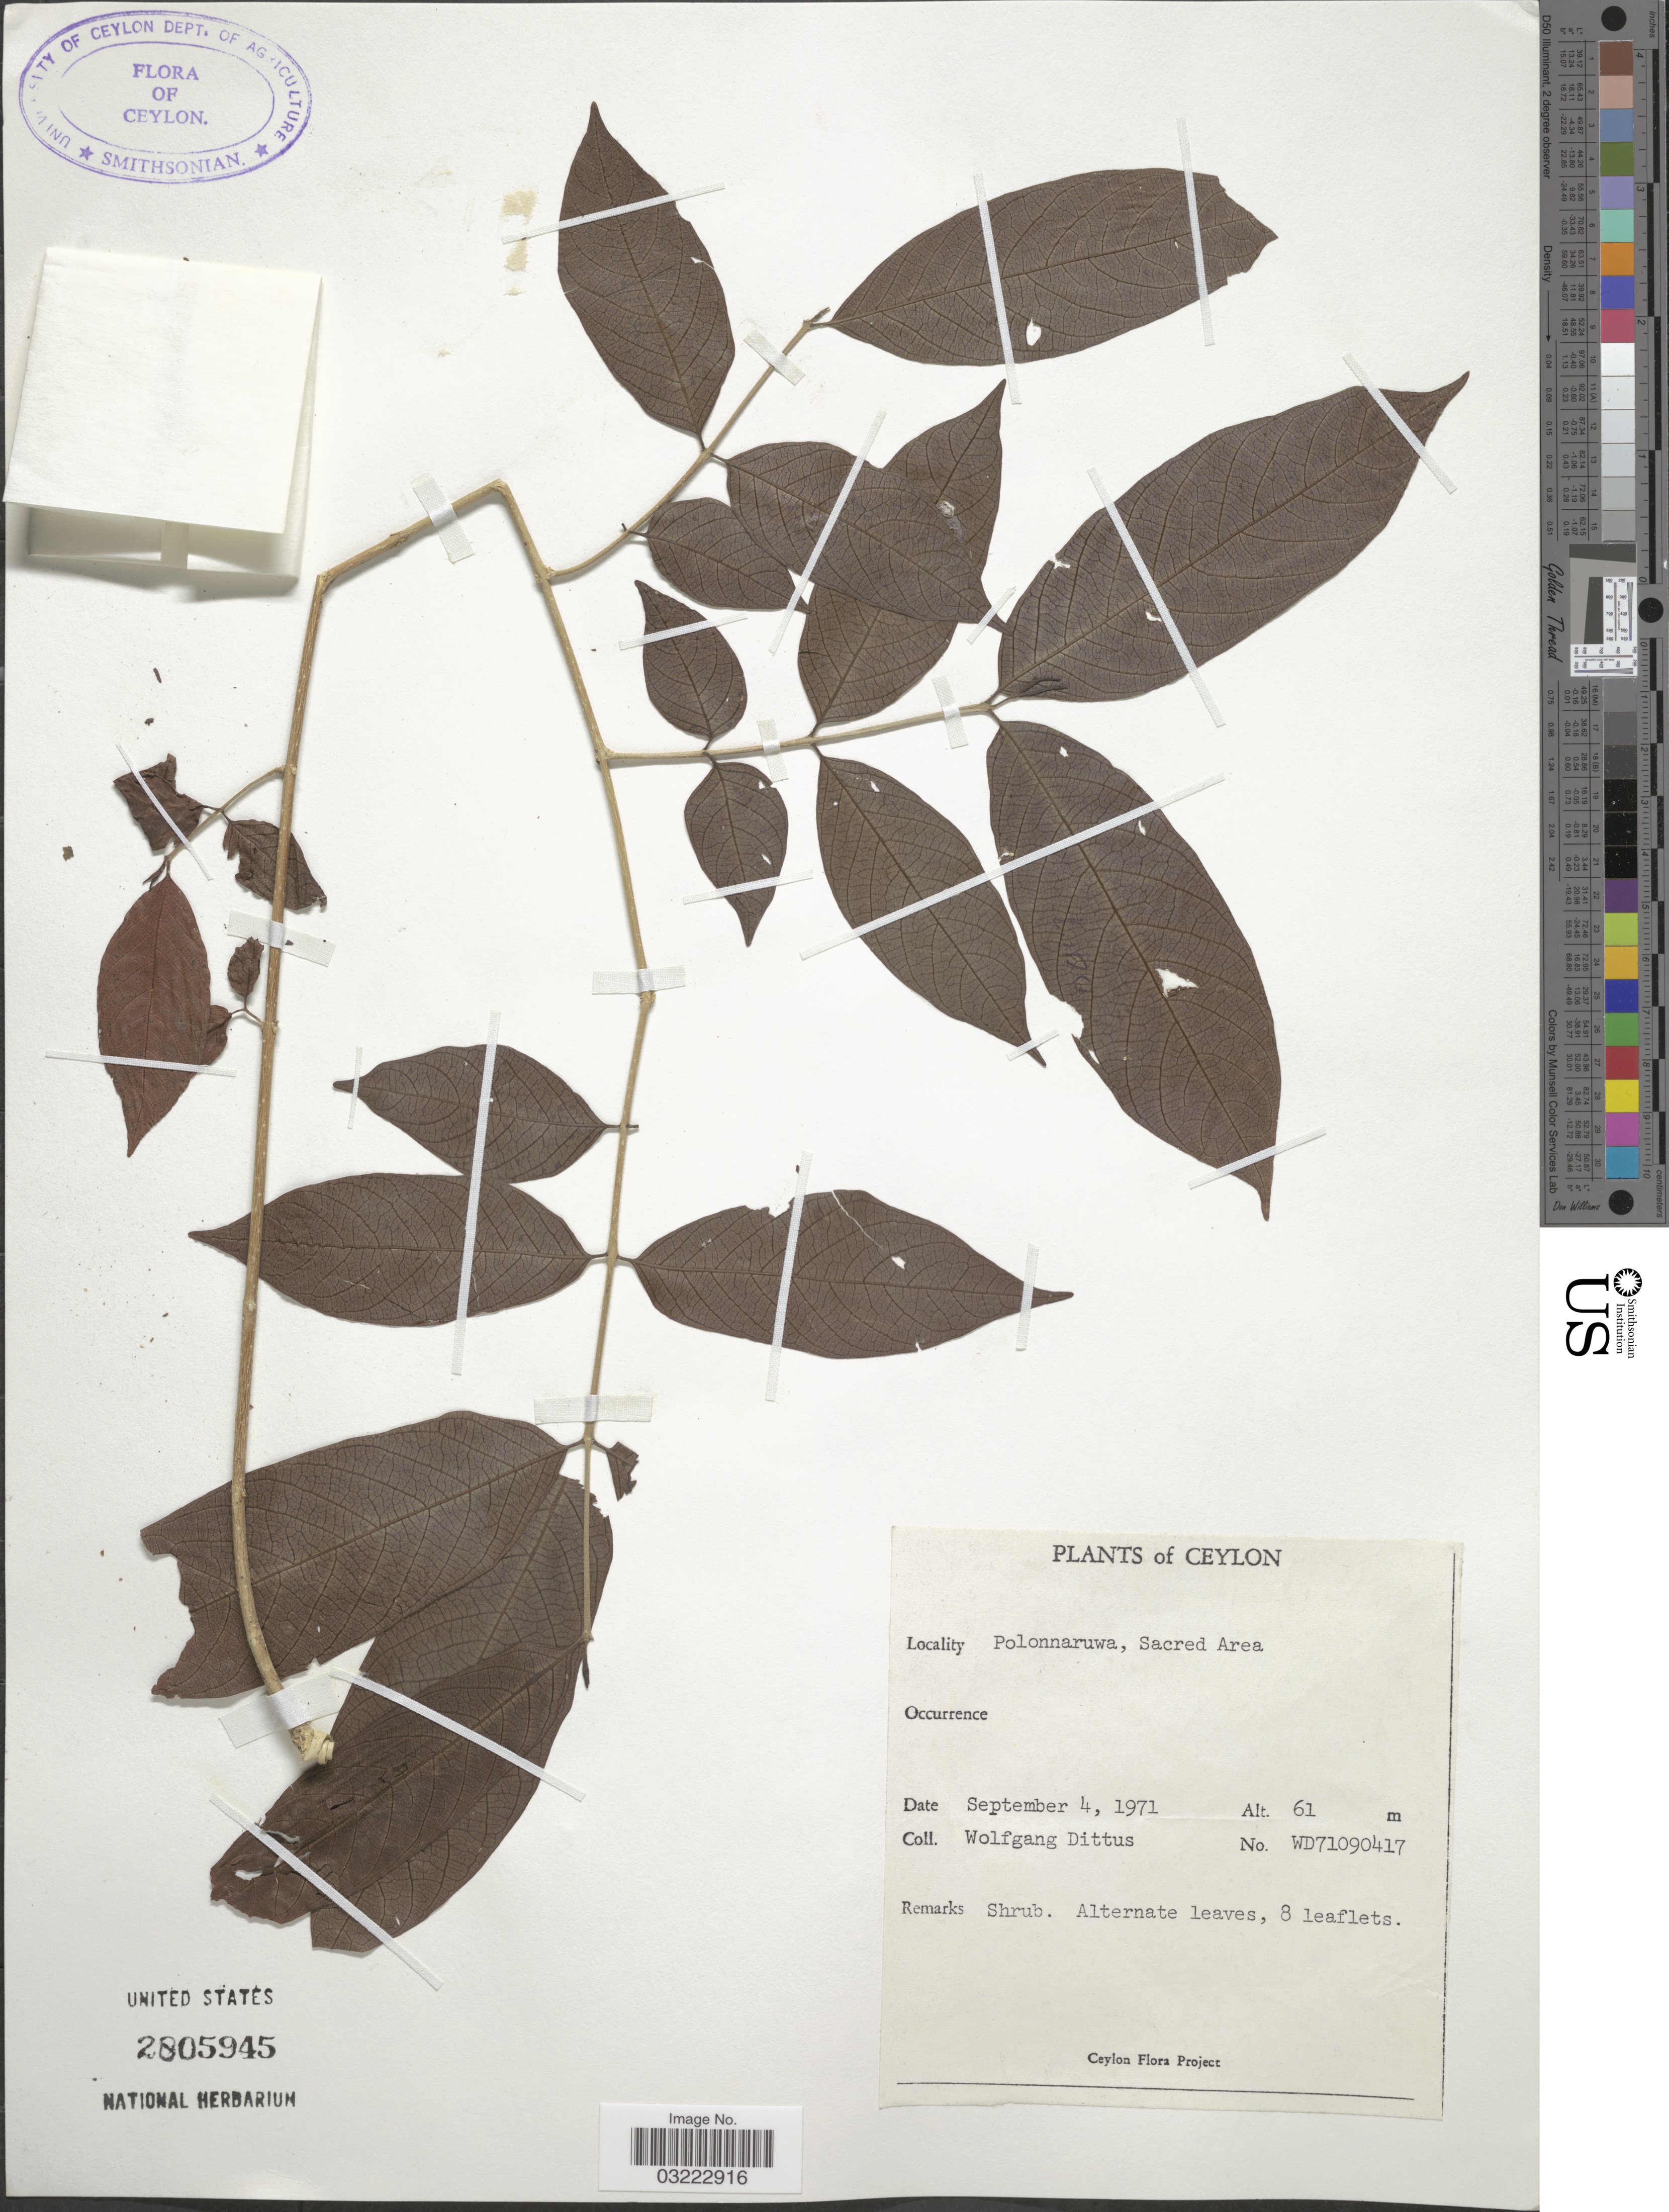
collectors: W. Dittus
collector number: WD71090417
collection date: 1971-09-04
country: Sri Lanka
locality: Ceylon. Polonnaruwa, Sacred Area.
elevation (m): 61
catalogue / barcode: US 2805945